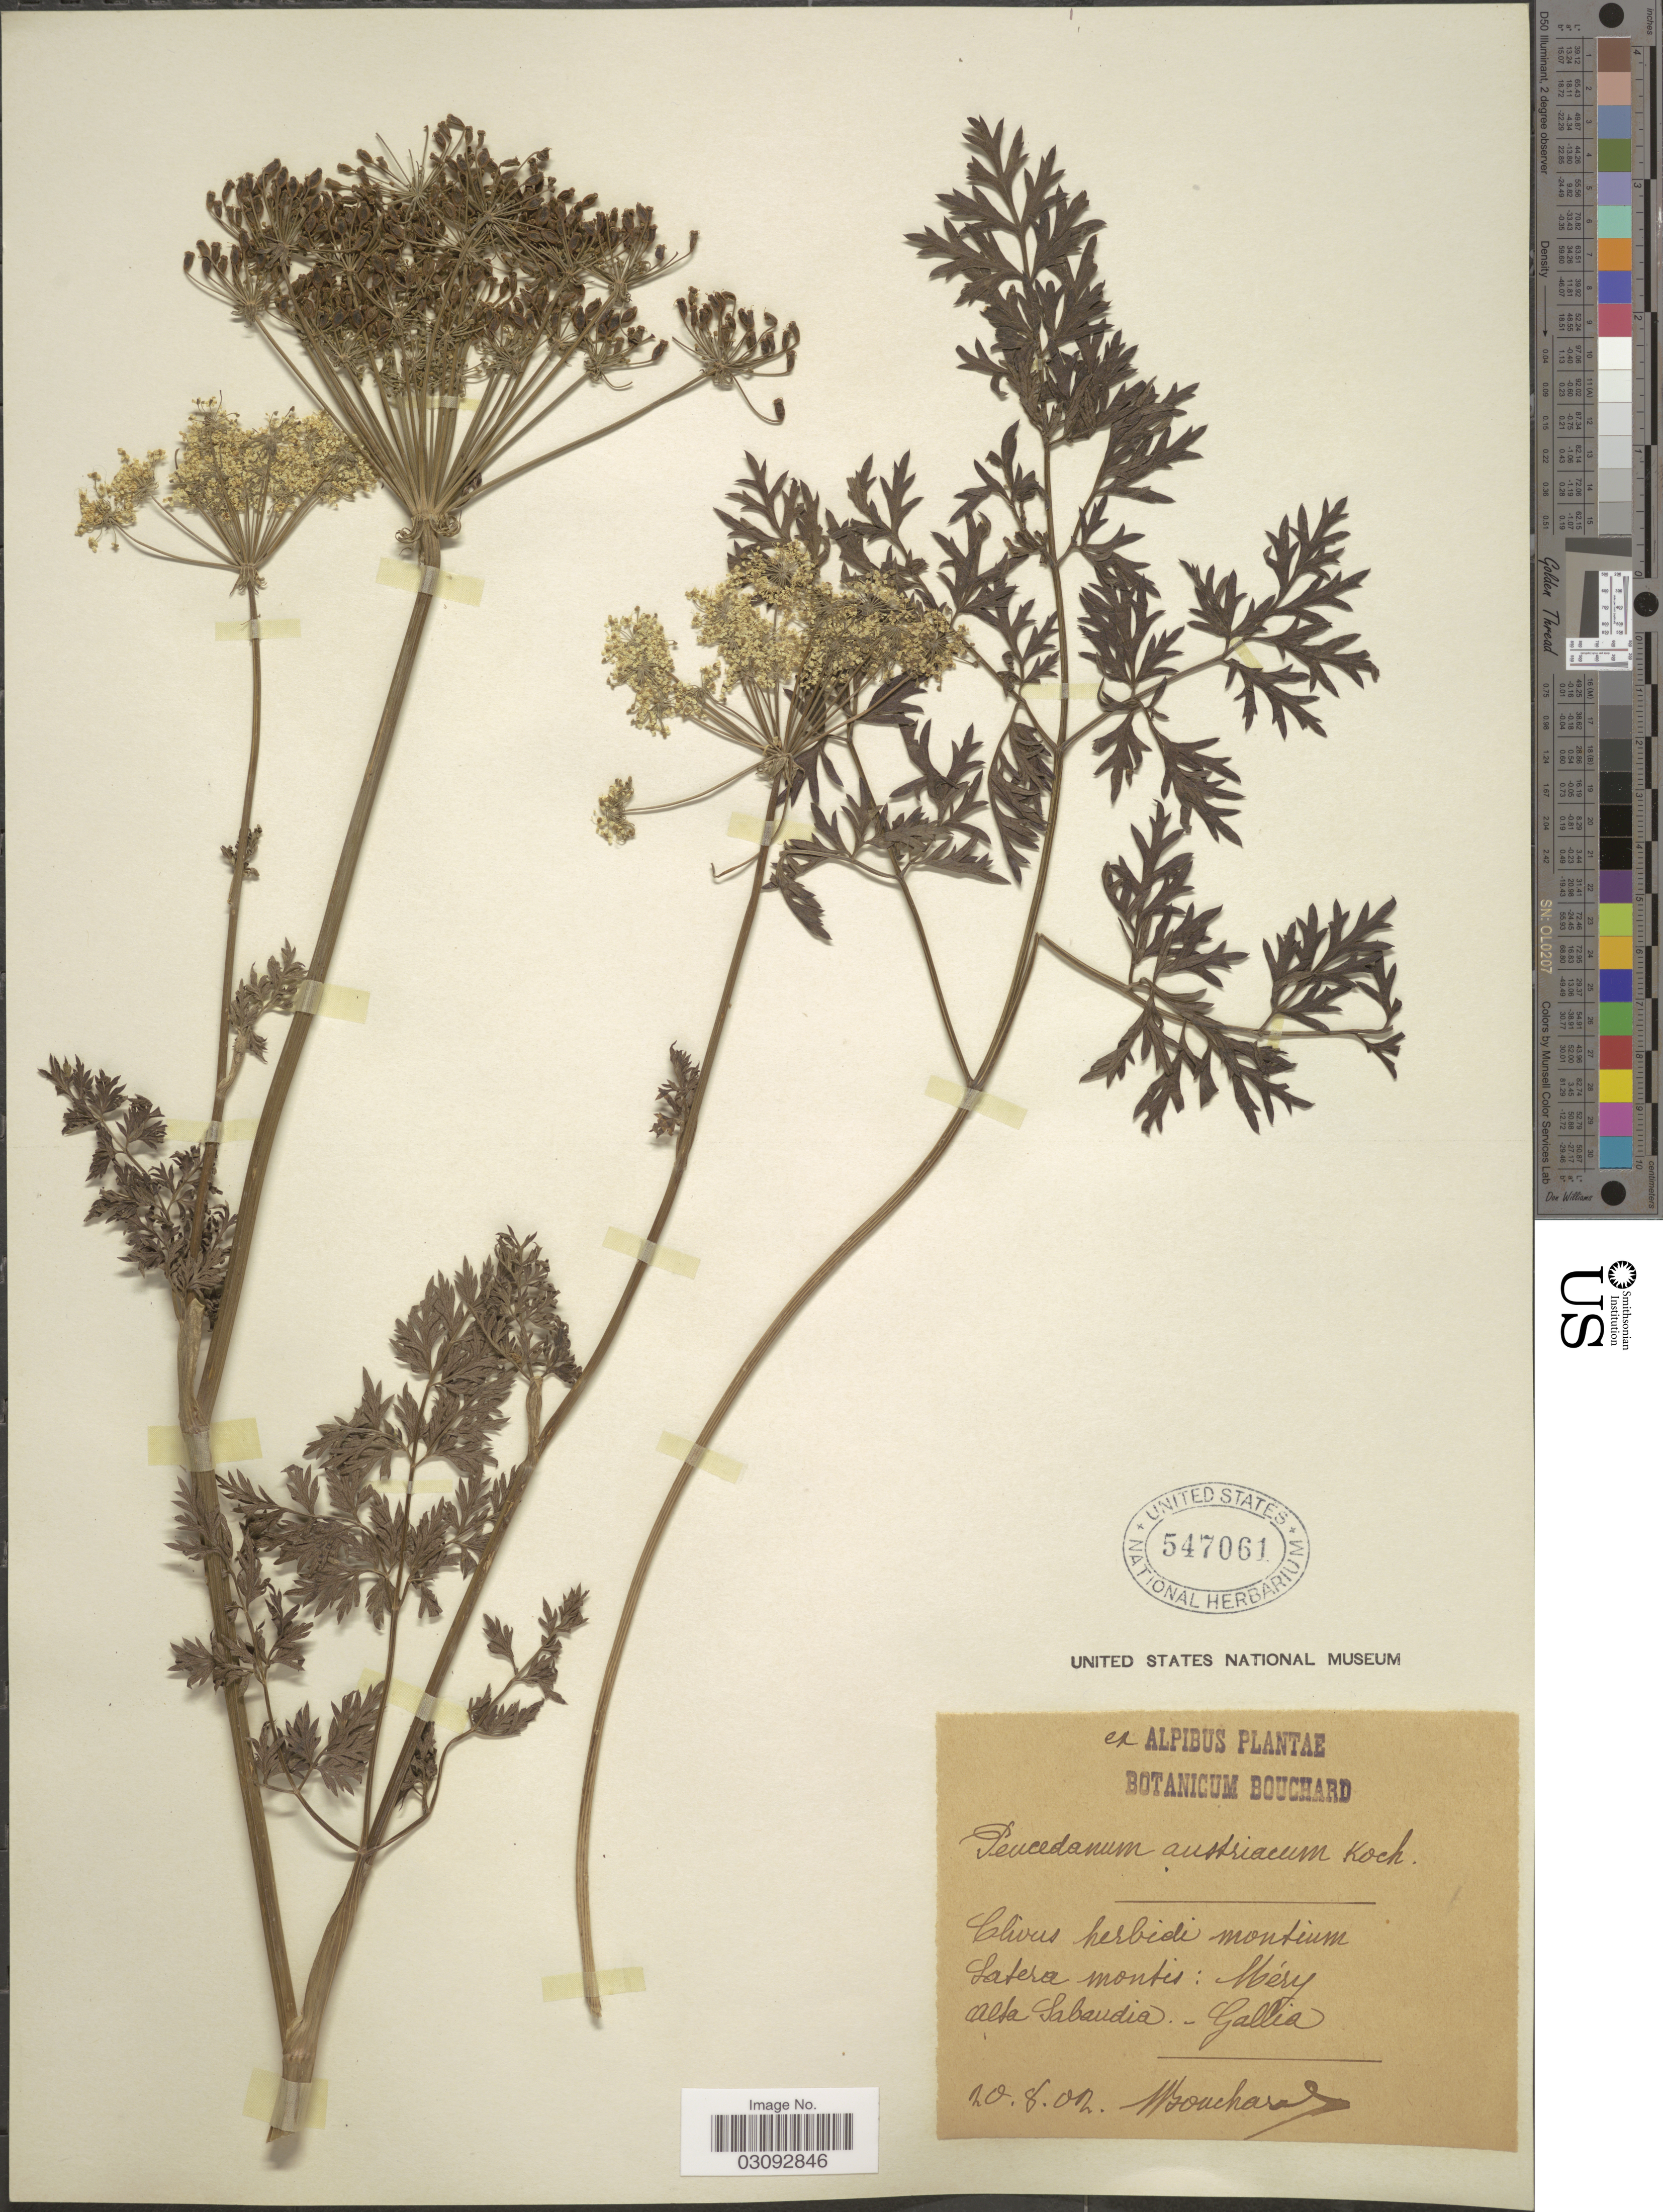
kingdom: Plantae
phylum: Tracheophyta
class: Magnoliopsida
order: Apiales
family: Apiaceae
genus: Peucedanum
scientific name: Peucedanum austriacum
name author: (Jacq.) W.D.J. Koch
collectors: -. Bouchard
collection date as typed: Transcribed d/m/y: 20/8/2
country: France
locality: Latera montis: Méry alta Sabandia [interpreted] - Gallia.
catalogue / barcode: US 547061